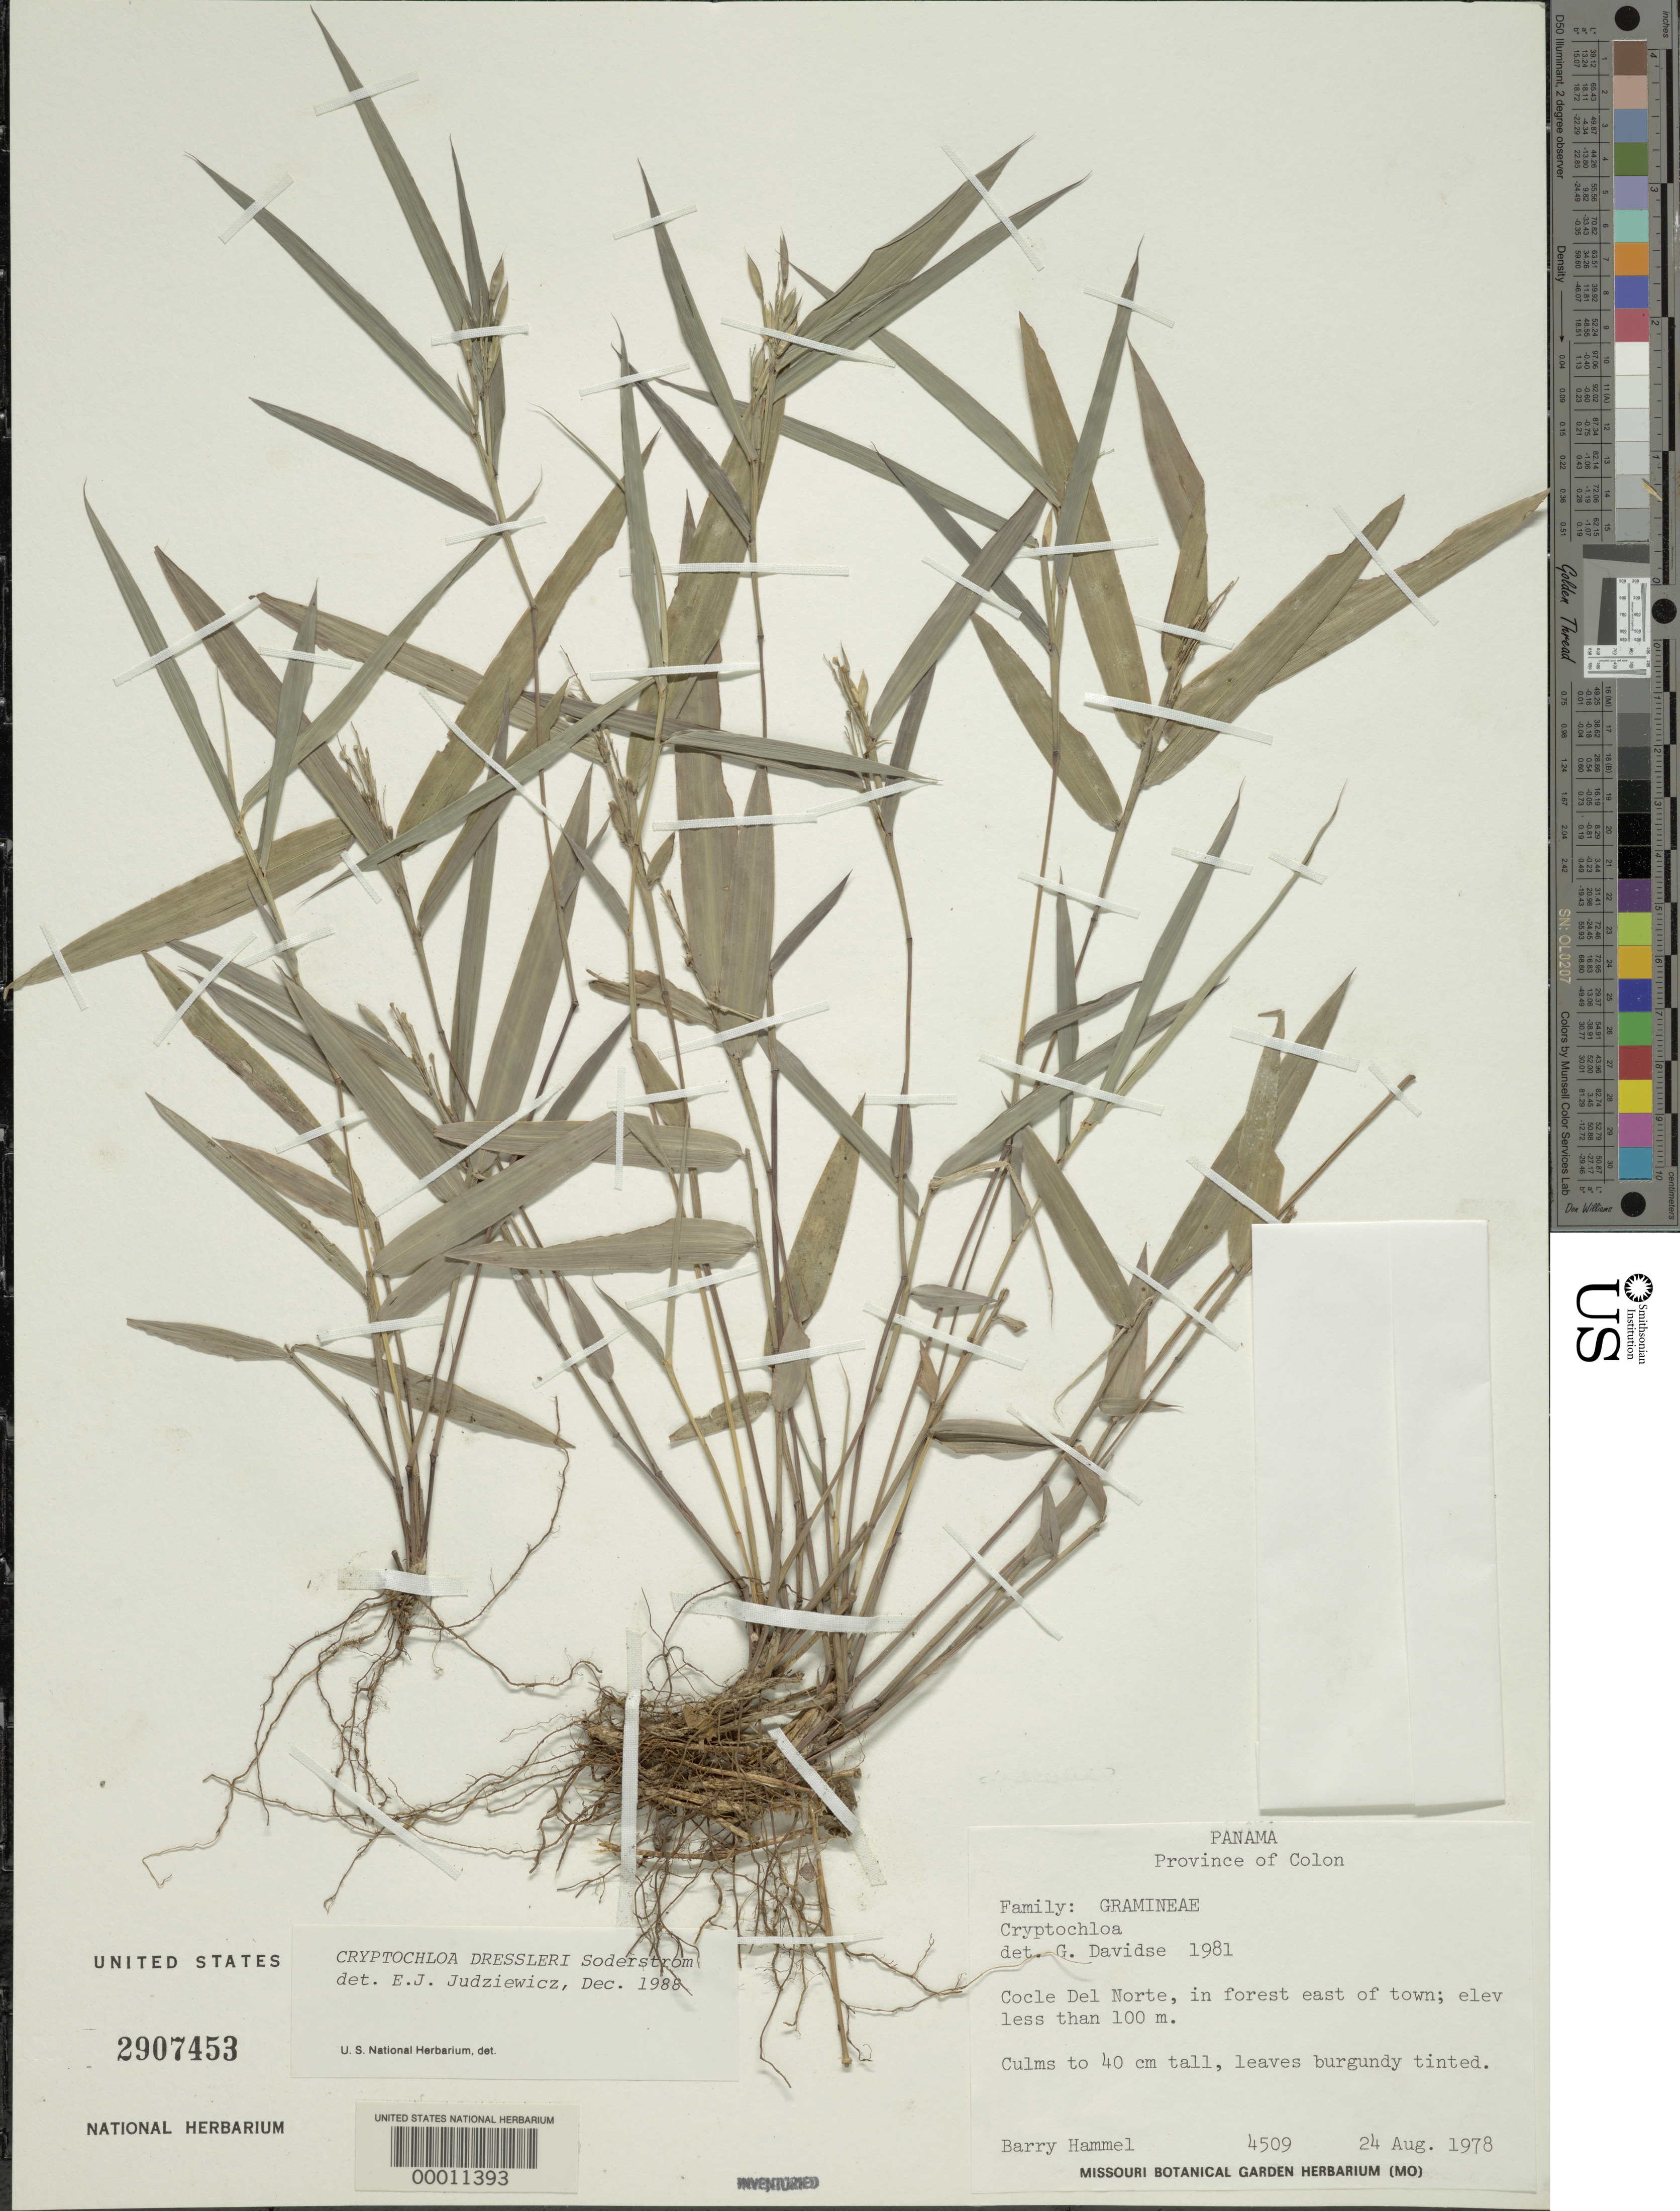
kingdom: Plantae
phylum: Tracheophyta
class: Liliopsida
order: Poales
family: Poaceae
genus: Cryptochloa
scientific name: Cryptochloa sp.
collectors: B. Hammel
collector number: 4509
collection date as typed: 24 Aug 1978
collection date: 1978-08-24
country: Panama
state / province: Colón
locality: Cocle del Norte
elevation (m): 0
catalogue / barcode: US 2907453